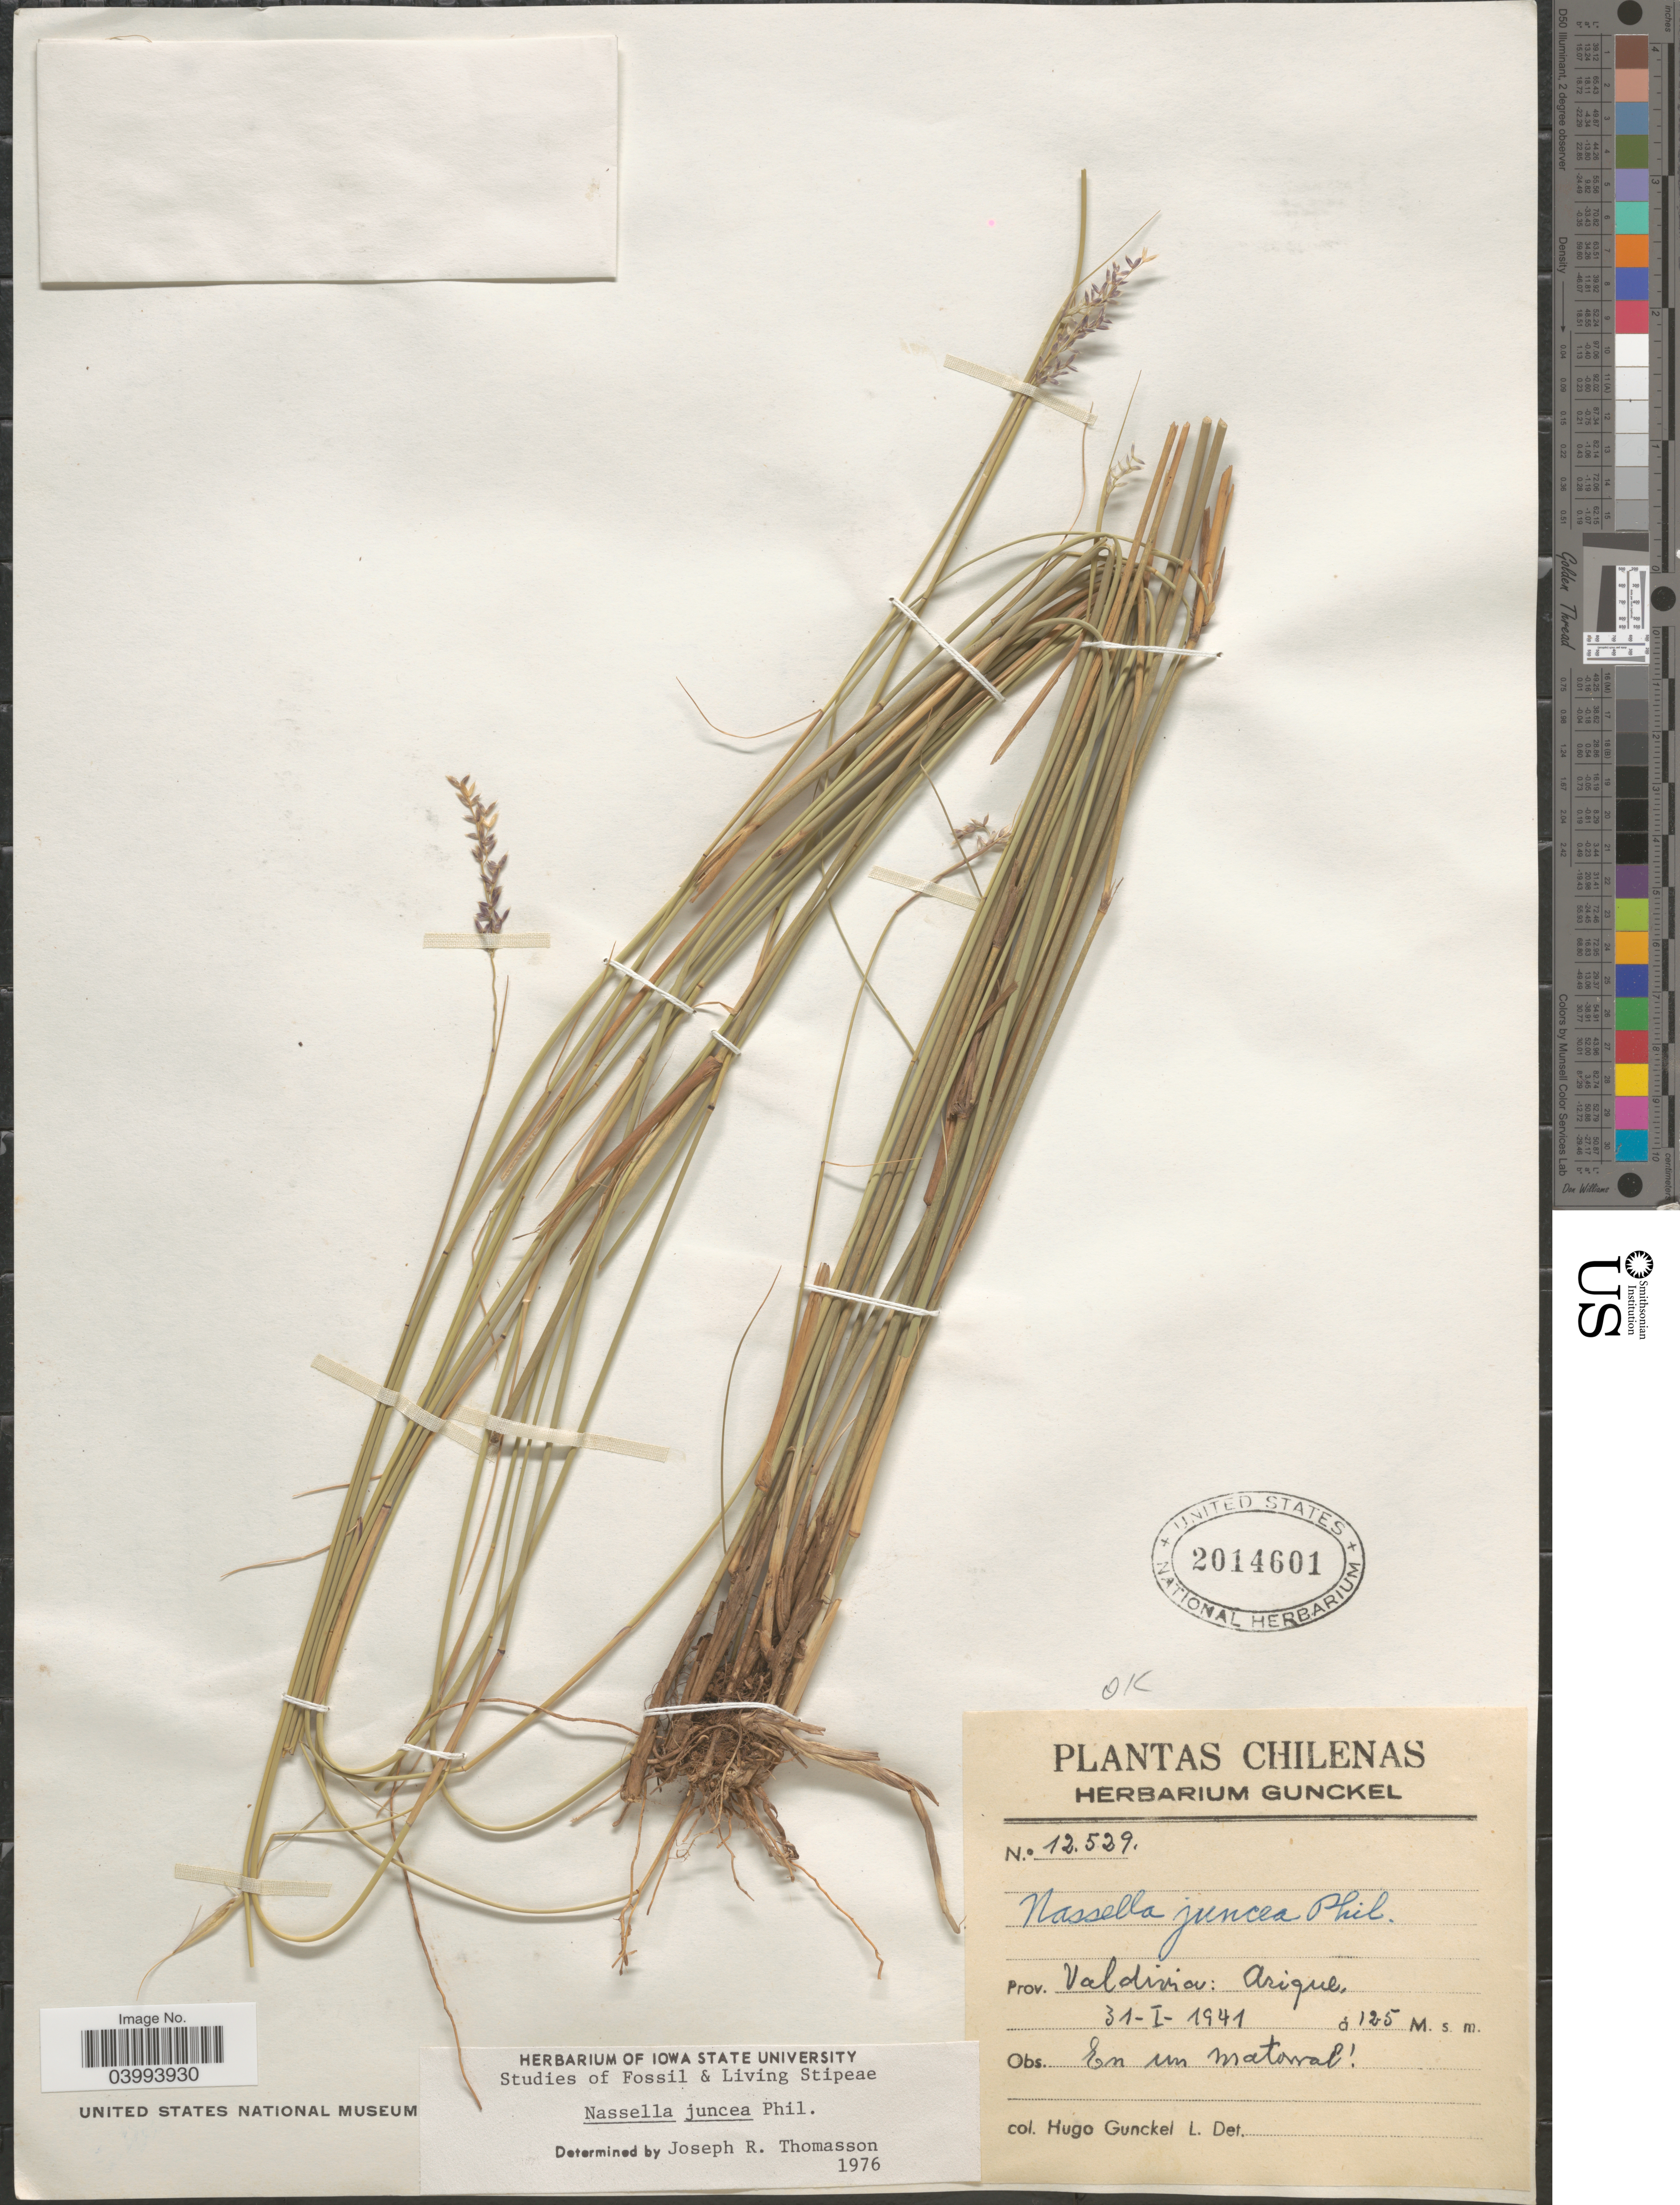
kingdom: Plantae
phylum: Tracheophyta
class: Liliopsida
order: Poales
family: Poaceae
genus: Nassella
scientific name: Nassella juncea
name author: Phil.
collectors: H. Gunckel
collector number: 12529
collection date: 1941-01-31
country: Chile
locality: Prov. Valdivia: Arique.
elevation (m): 125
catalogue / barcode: US 2014601